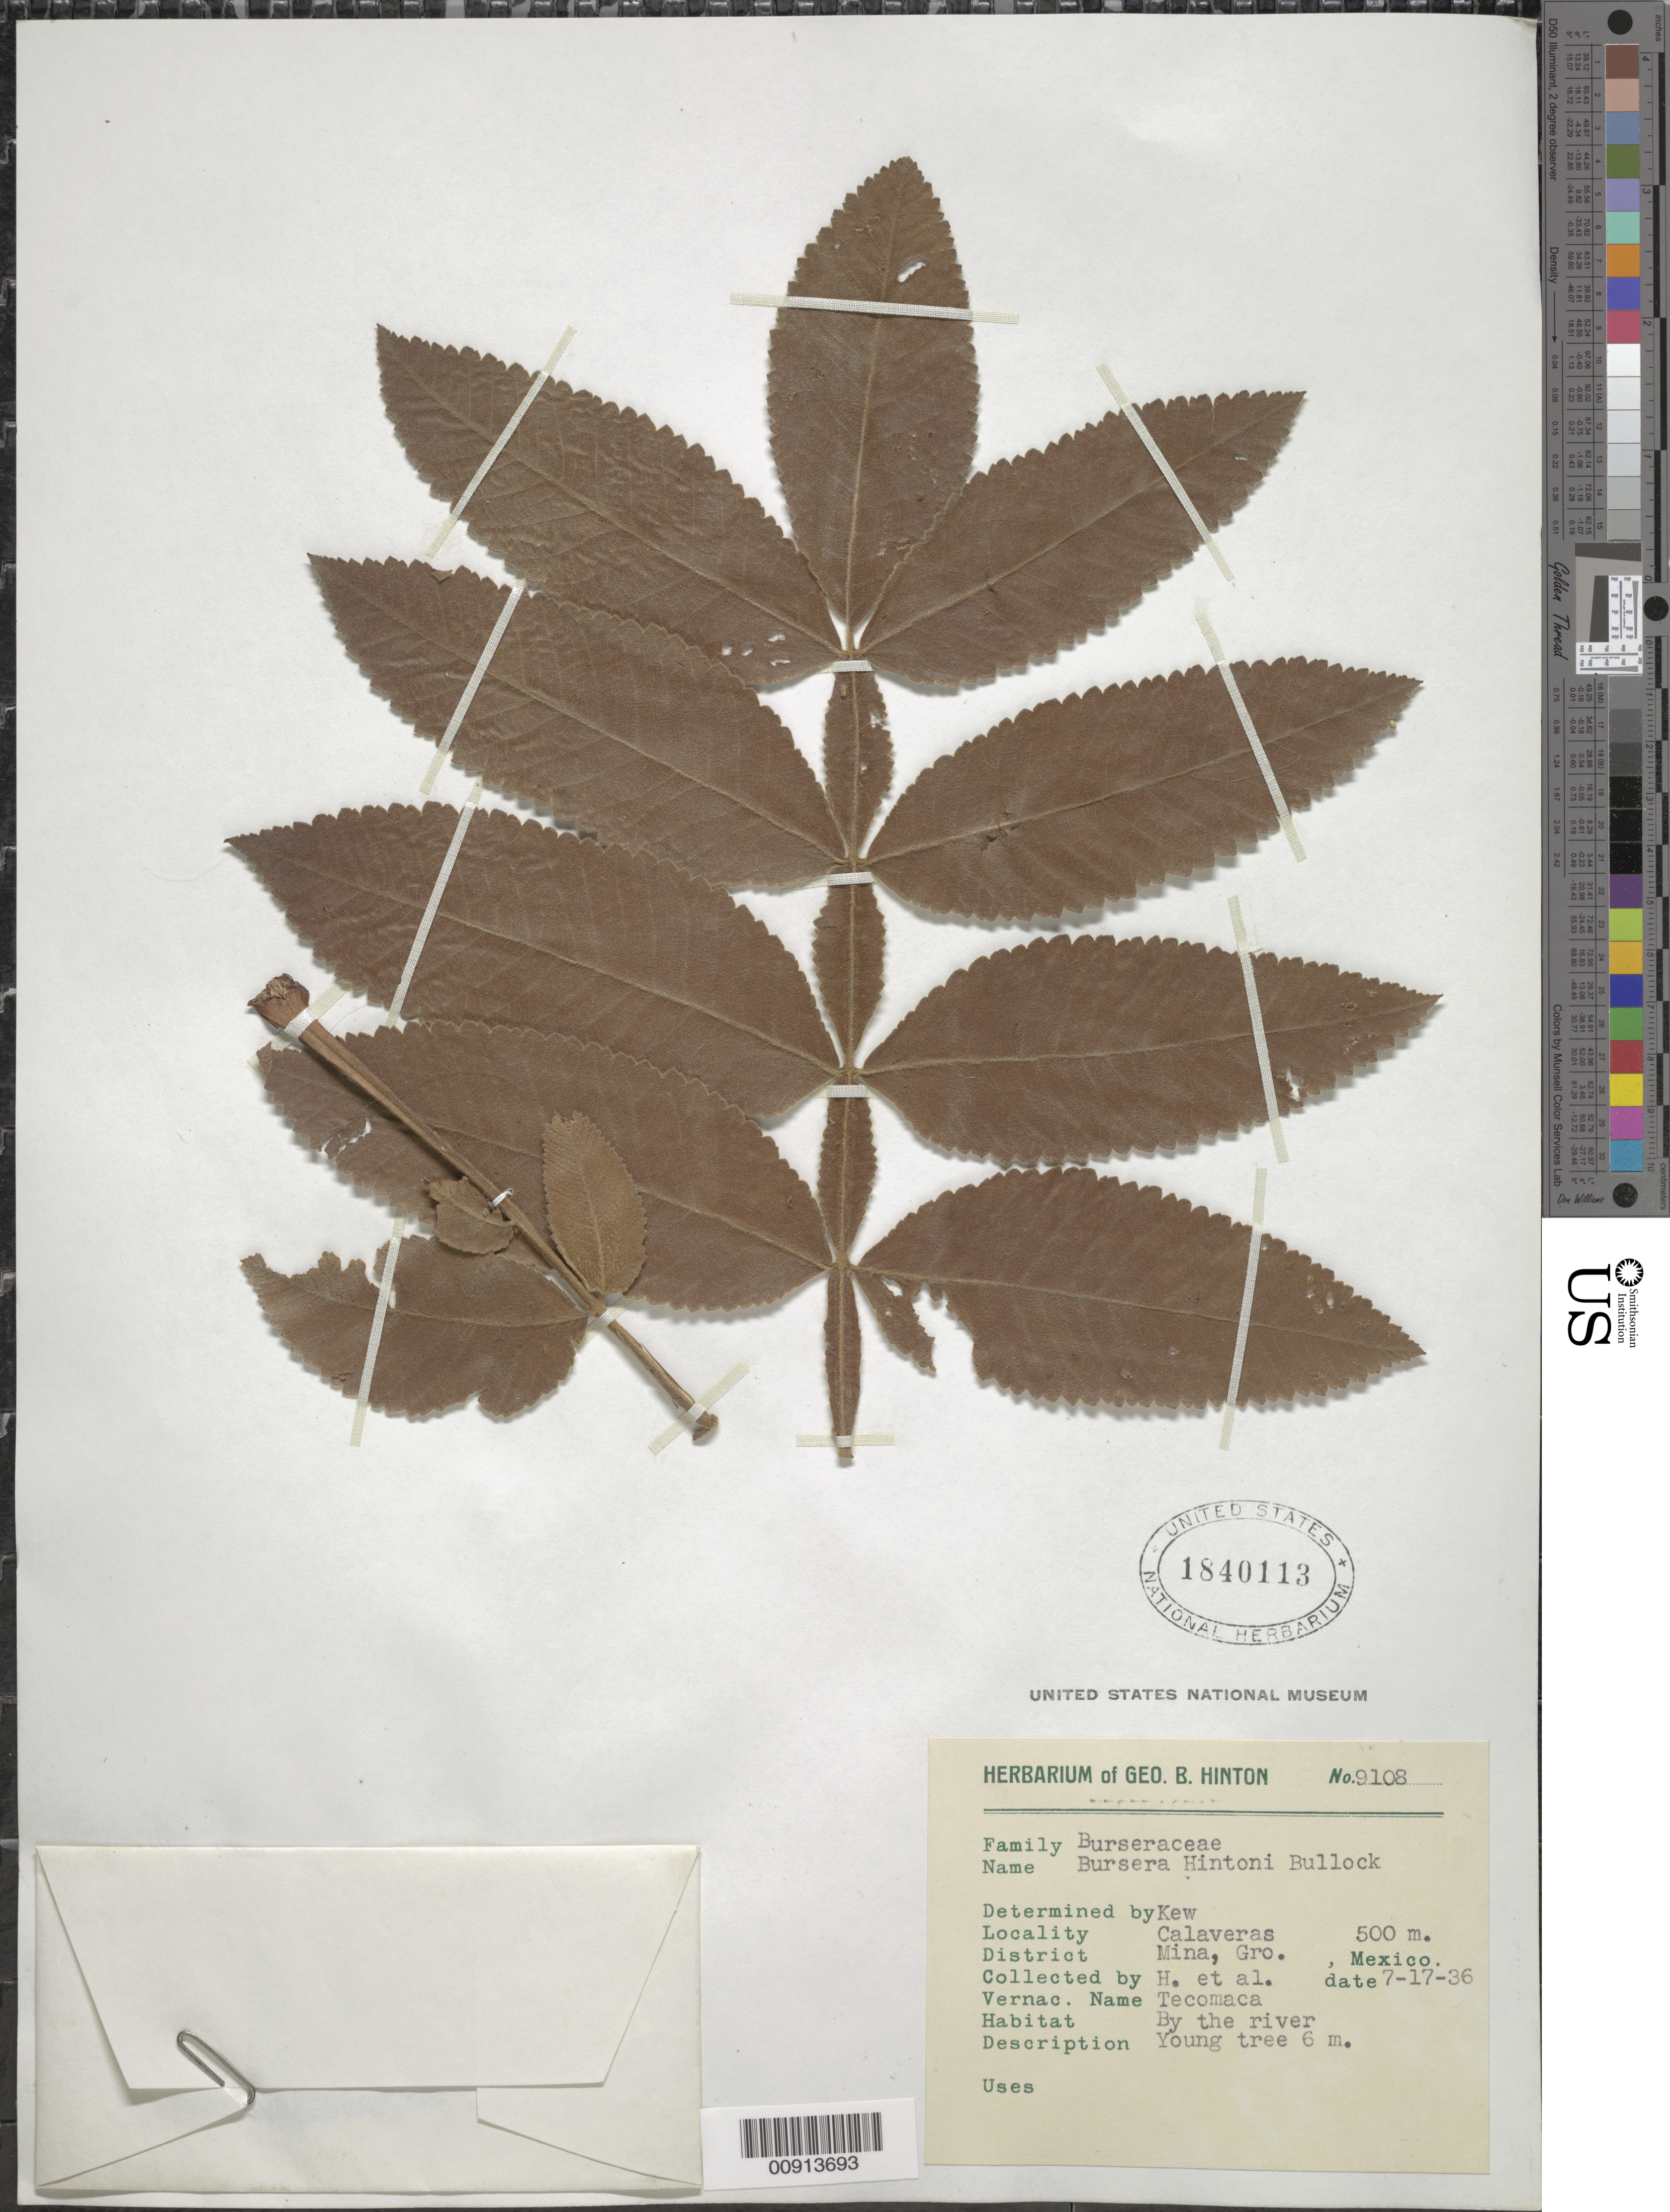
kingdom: Plantae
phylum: Tracheophyta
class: Magnoliopsida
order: Sapindales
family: Burseraceae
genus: Bursera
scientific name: Bursera hintonii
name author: Bullock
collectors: G. B. Hinton & et al.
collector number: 9108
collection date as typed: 17 Jul 1936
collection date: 1936-07-17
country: Mexico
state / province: Guerrero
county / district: Mina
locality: Calaveras, District Mina, Guerrero.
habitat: By the river.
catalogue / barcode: US 1840113